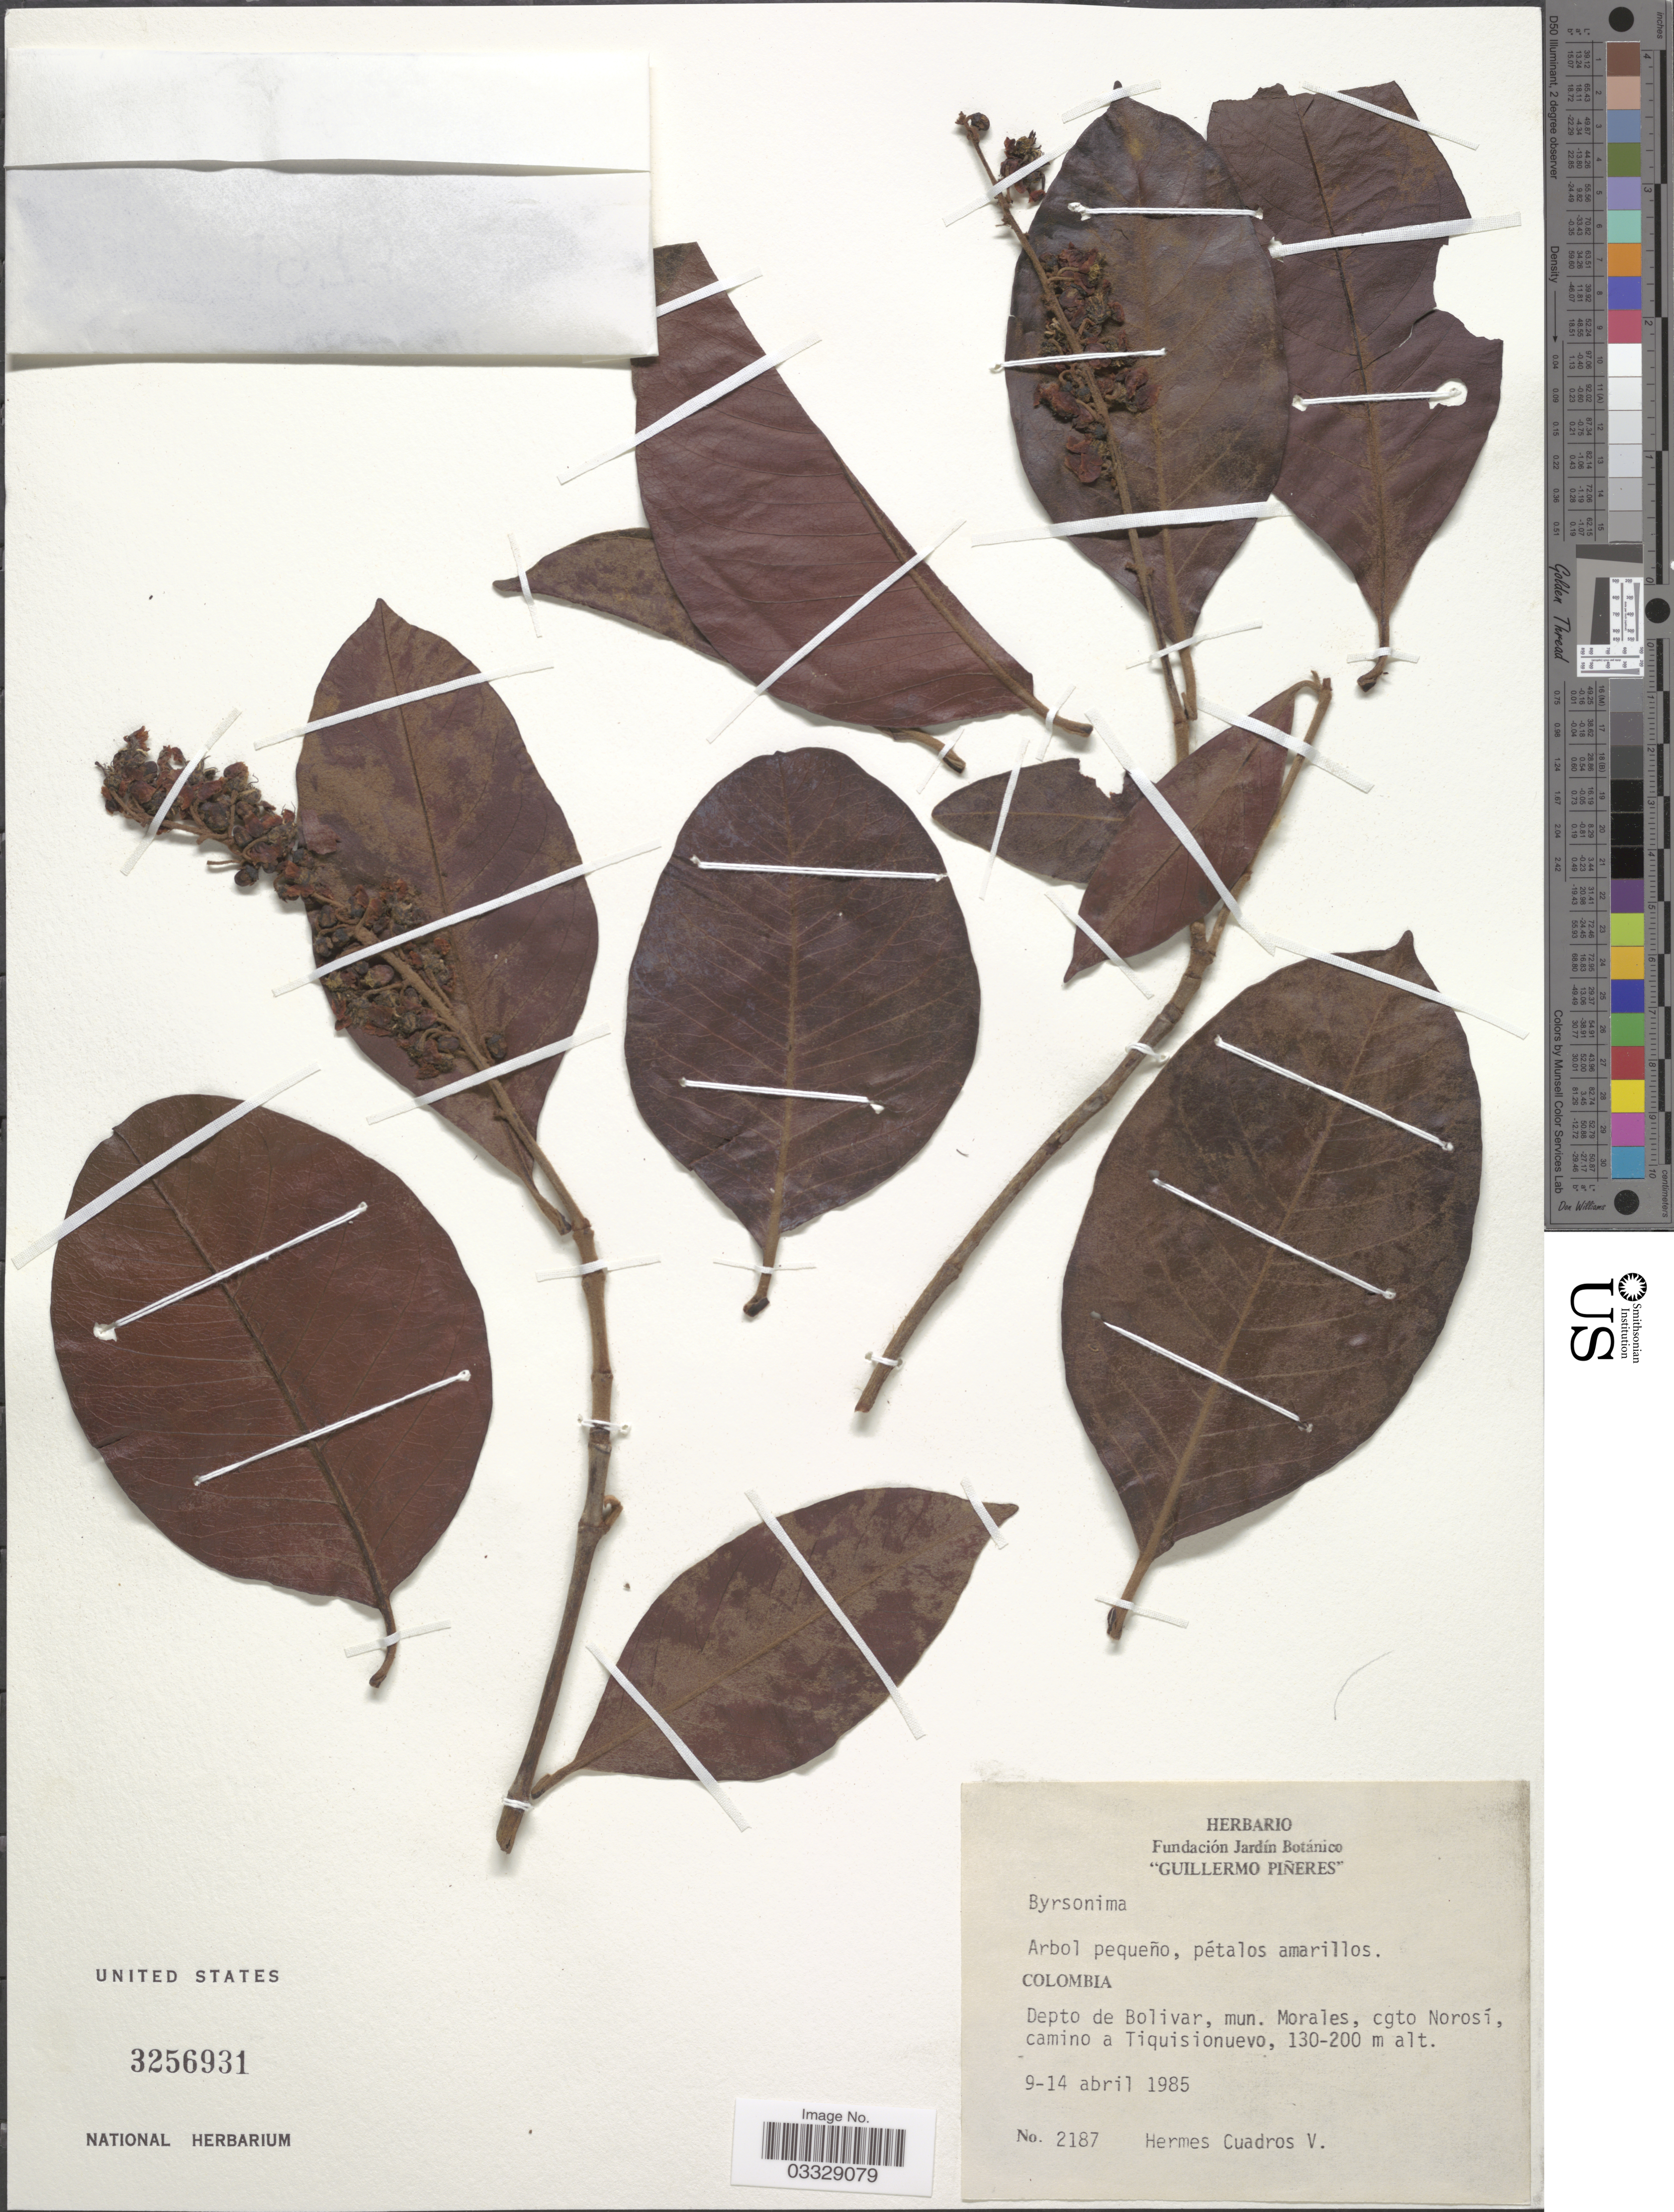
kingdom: Plantae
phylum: Tracheophyta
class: Magnoliopsida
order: Malpighiales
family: Malpighiaceae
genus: Byrsonima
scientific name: Byrsonima sp.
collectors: H. Cuadros V.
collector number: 2187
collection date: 1985-04-09/1985-04-14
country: Colombia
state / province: Bolívar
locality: Depto de Bolivar, mun. Morales, cgto Norosí, camino a Tiquisionuevo.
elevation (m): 130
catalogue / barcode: US 3256931